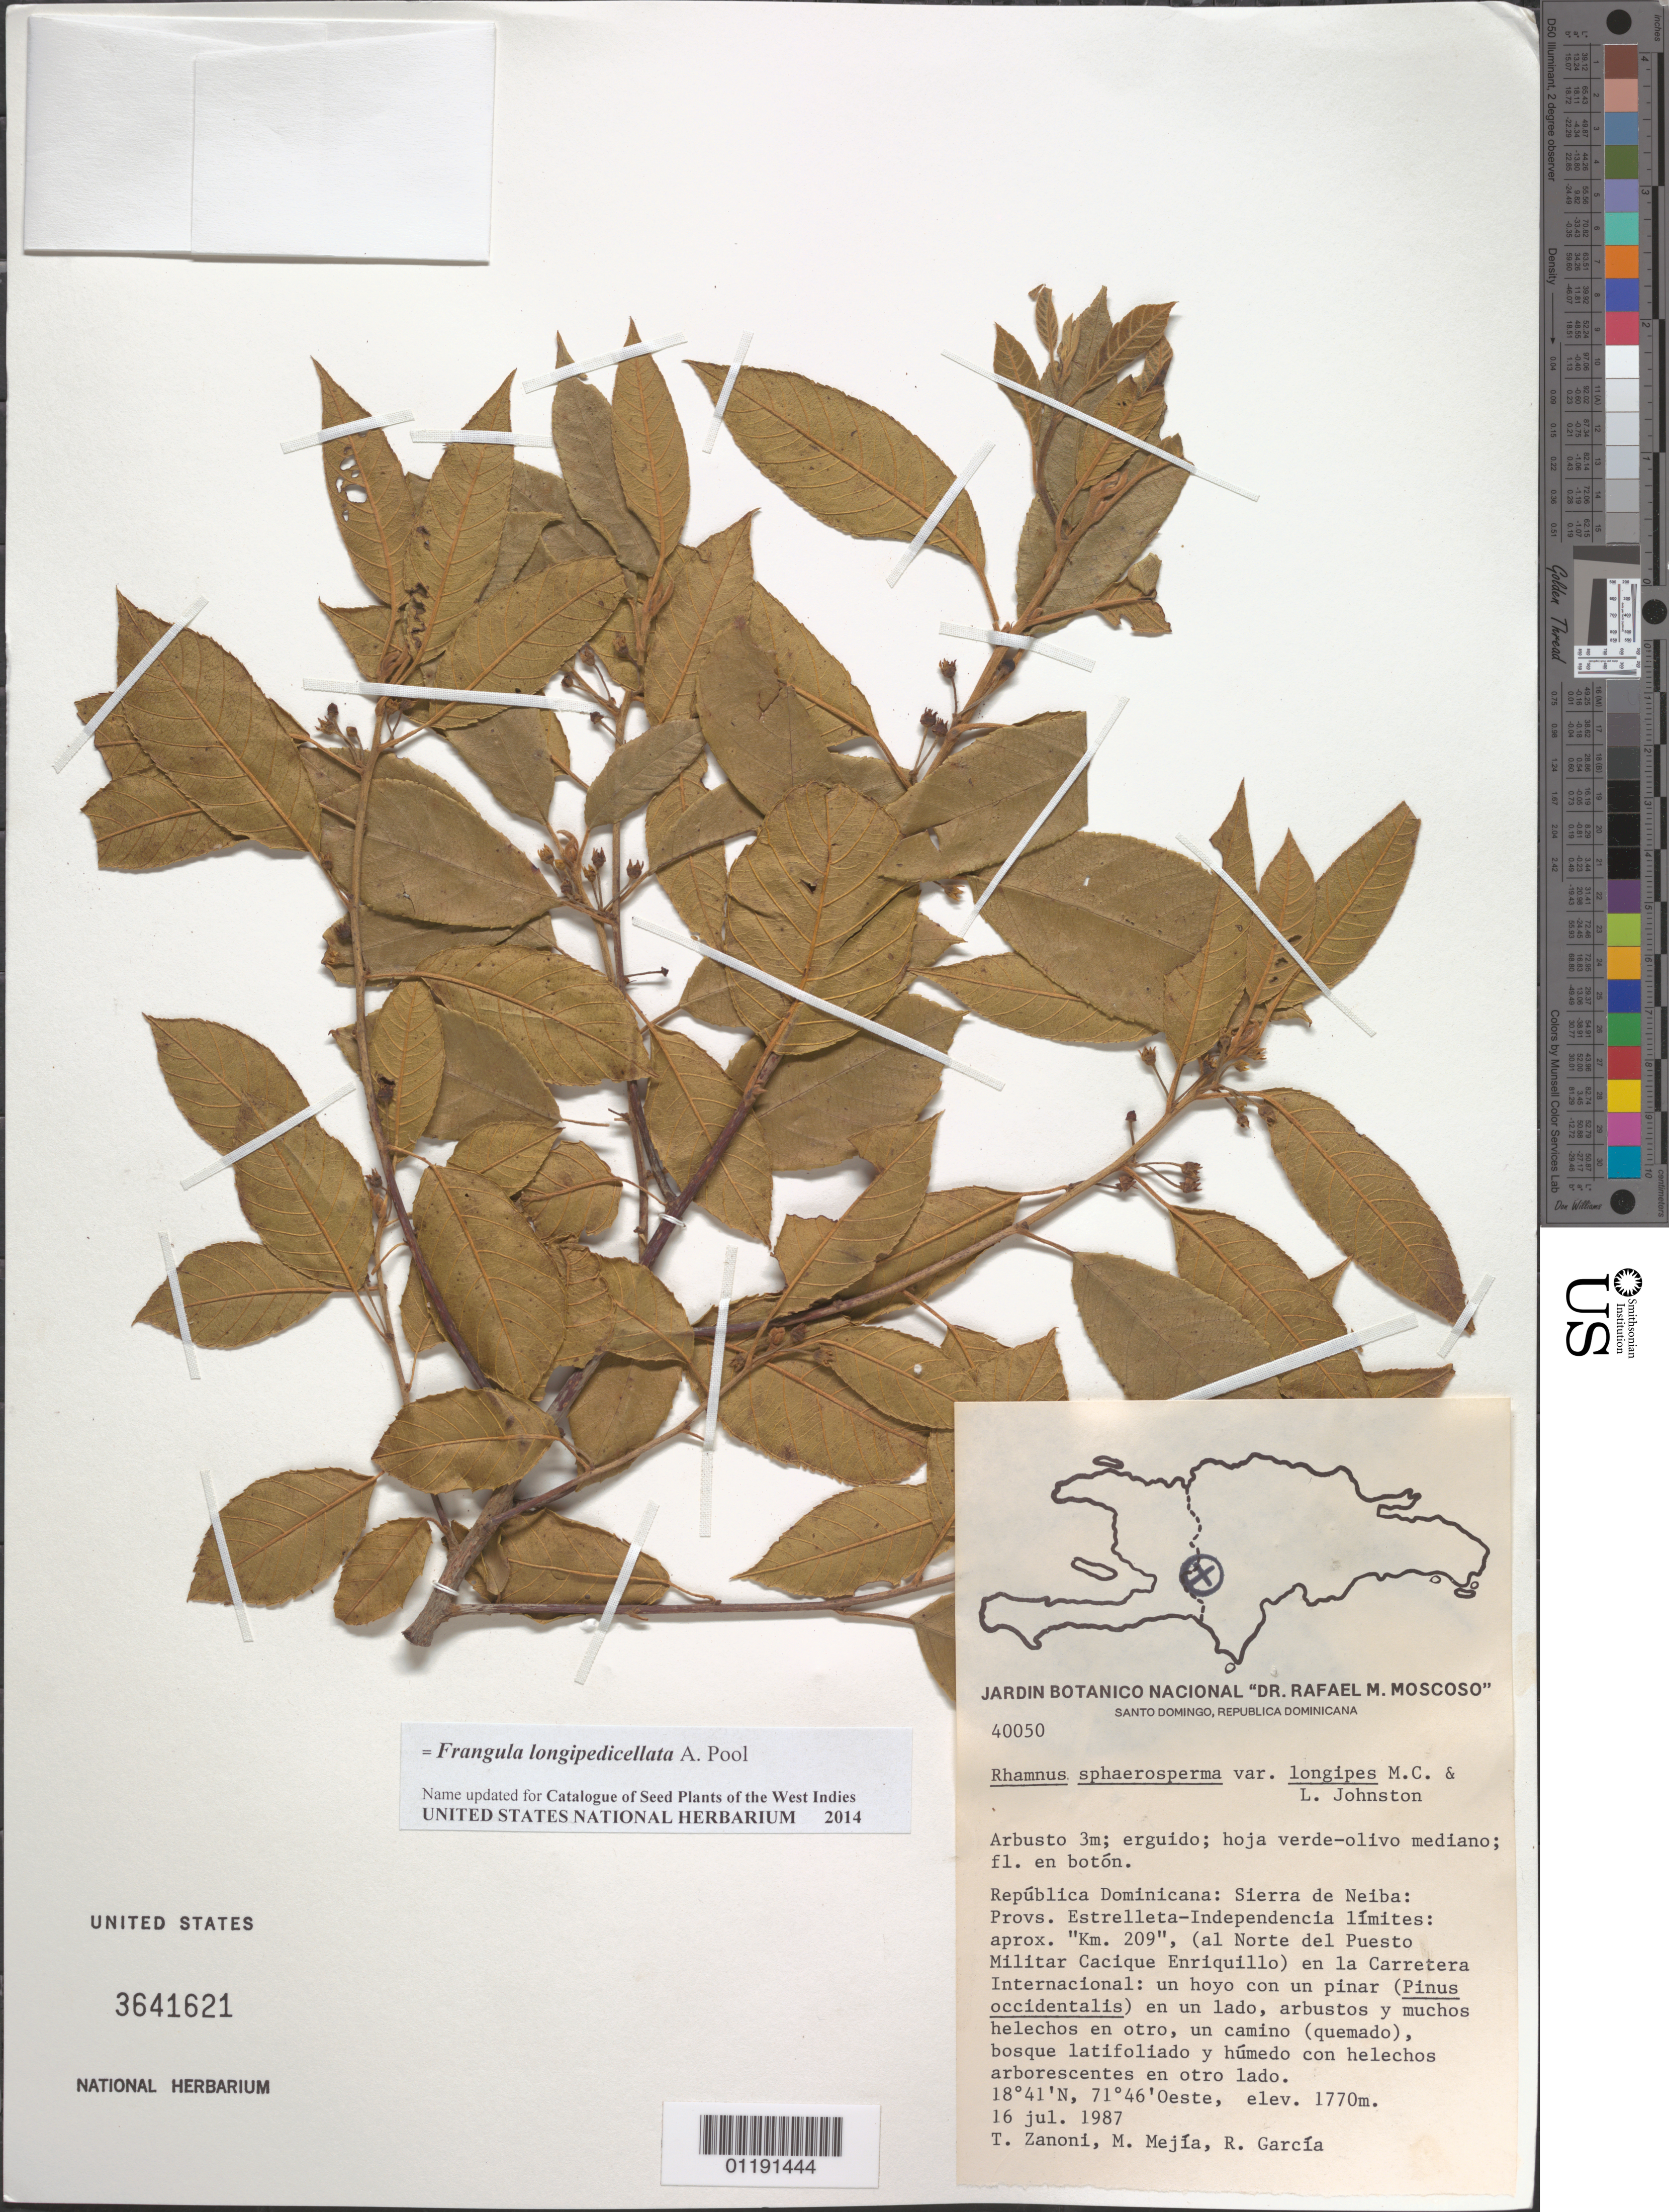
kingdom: Plantae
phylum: Tracheophyta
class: Magnoliopsida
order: Rosales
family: Rhamnaceae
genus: Frangula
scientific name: Frangula longipedicellata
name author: A. Pool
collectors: T. A. Zanoni, M. Mejia & R. G. García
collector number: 40050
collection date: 1987-07-16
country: Dominican Republic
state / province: Elías Piña / Independencia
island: Hispaniola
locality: Sierra de Nieba: approx. "Km. 209", (N of Puesto Militar Cacique Enriquillo) on the Carretera Internacional.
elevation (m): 1770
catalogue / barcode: US 3641621